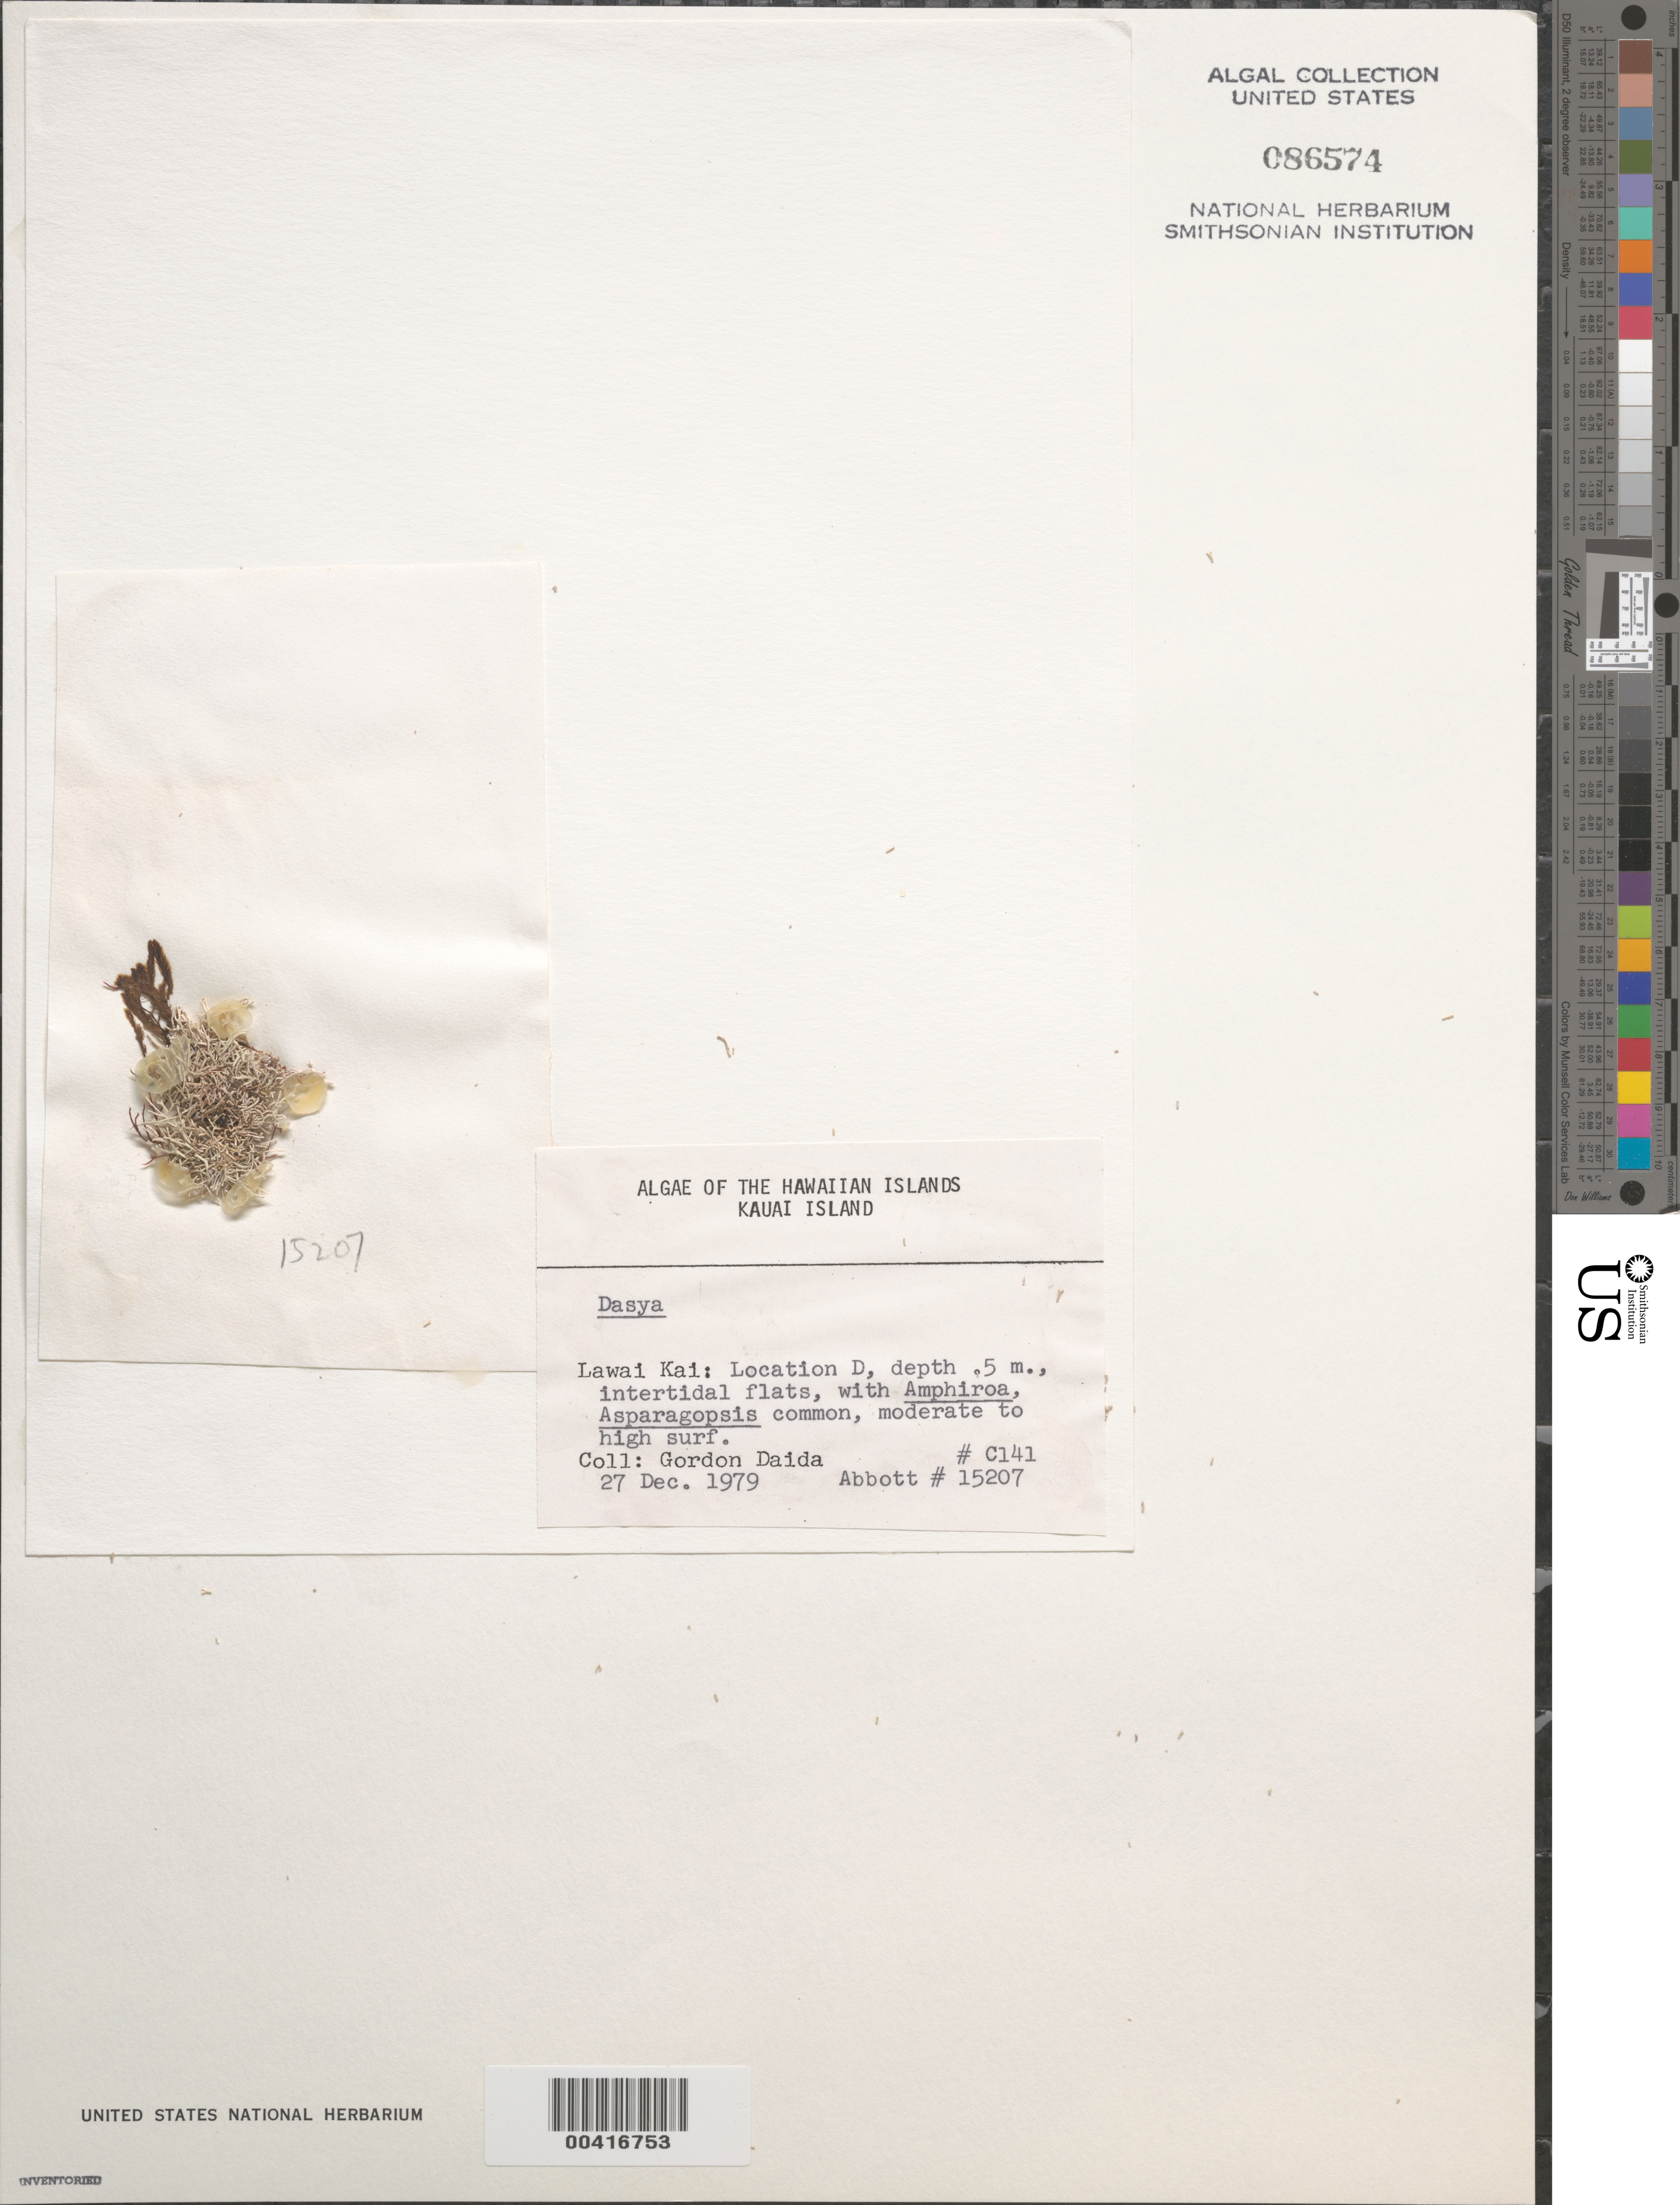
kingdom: Plantae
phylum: Rhodophyta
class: Florideophyceae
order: Ceramiales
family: Dasyaceae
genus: Dasya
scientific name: Dasya sp.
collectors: G. Daida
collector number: C141 & IAA 15207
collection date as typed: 27 Dec 1979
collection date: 1979-12-27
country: United States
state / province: Hawaii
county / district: Kauai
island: Kaua'i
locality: Lawai Kai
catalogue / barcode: US 86574